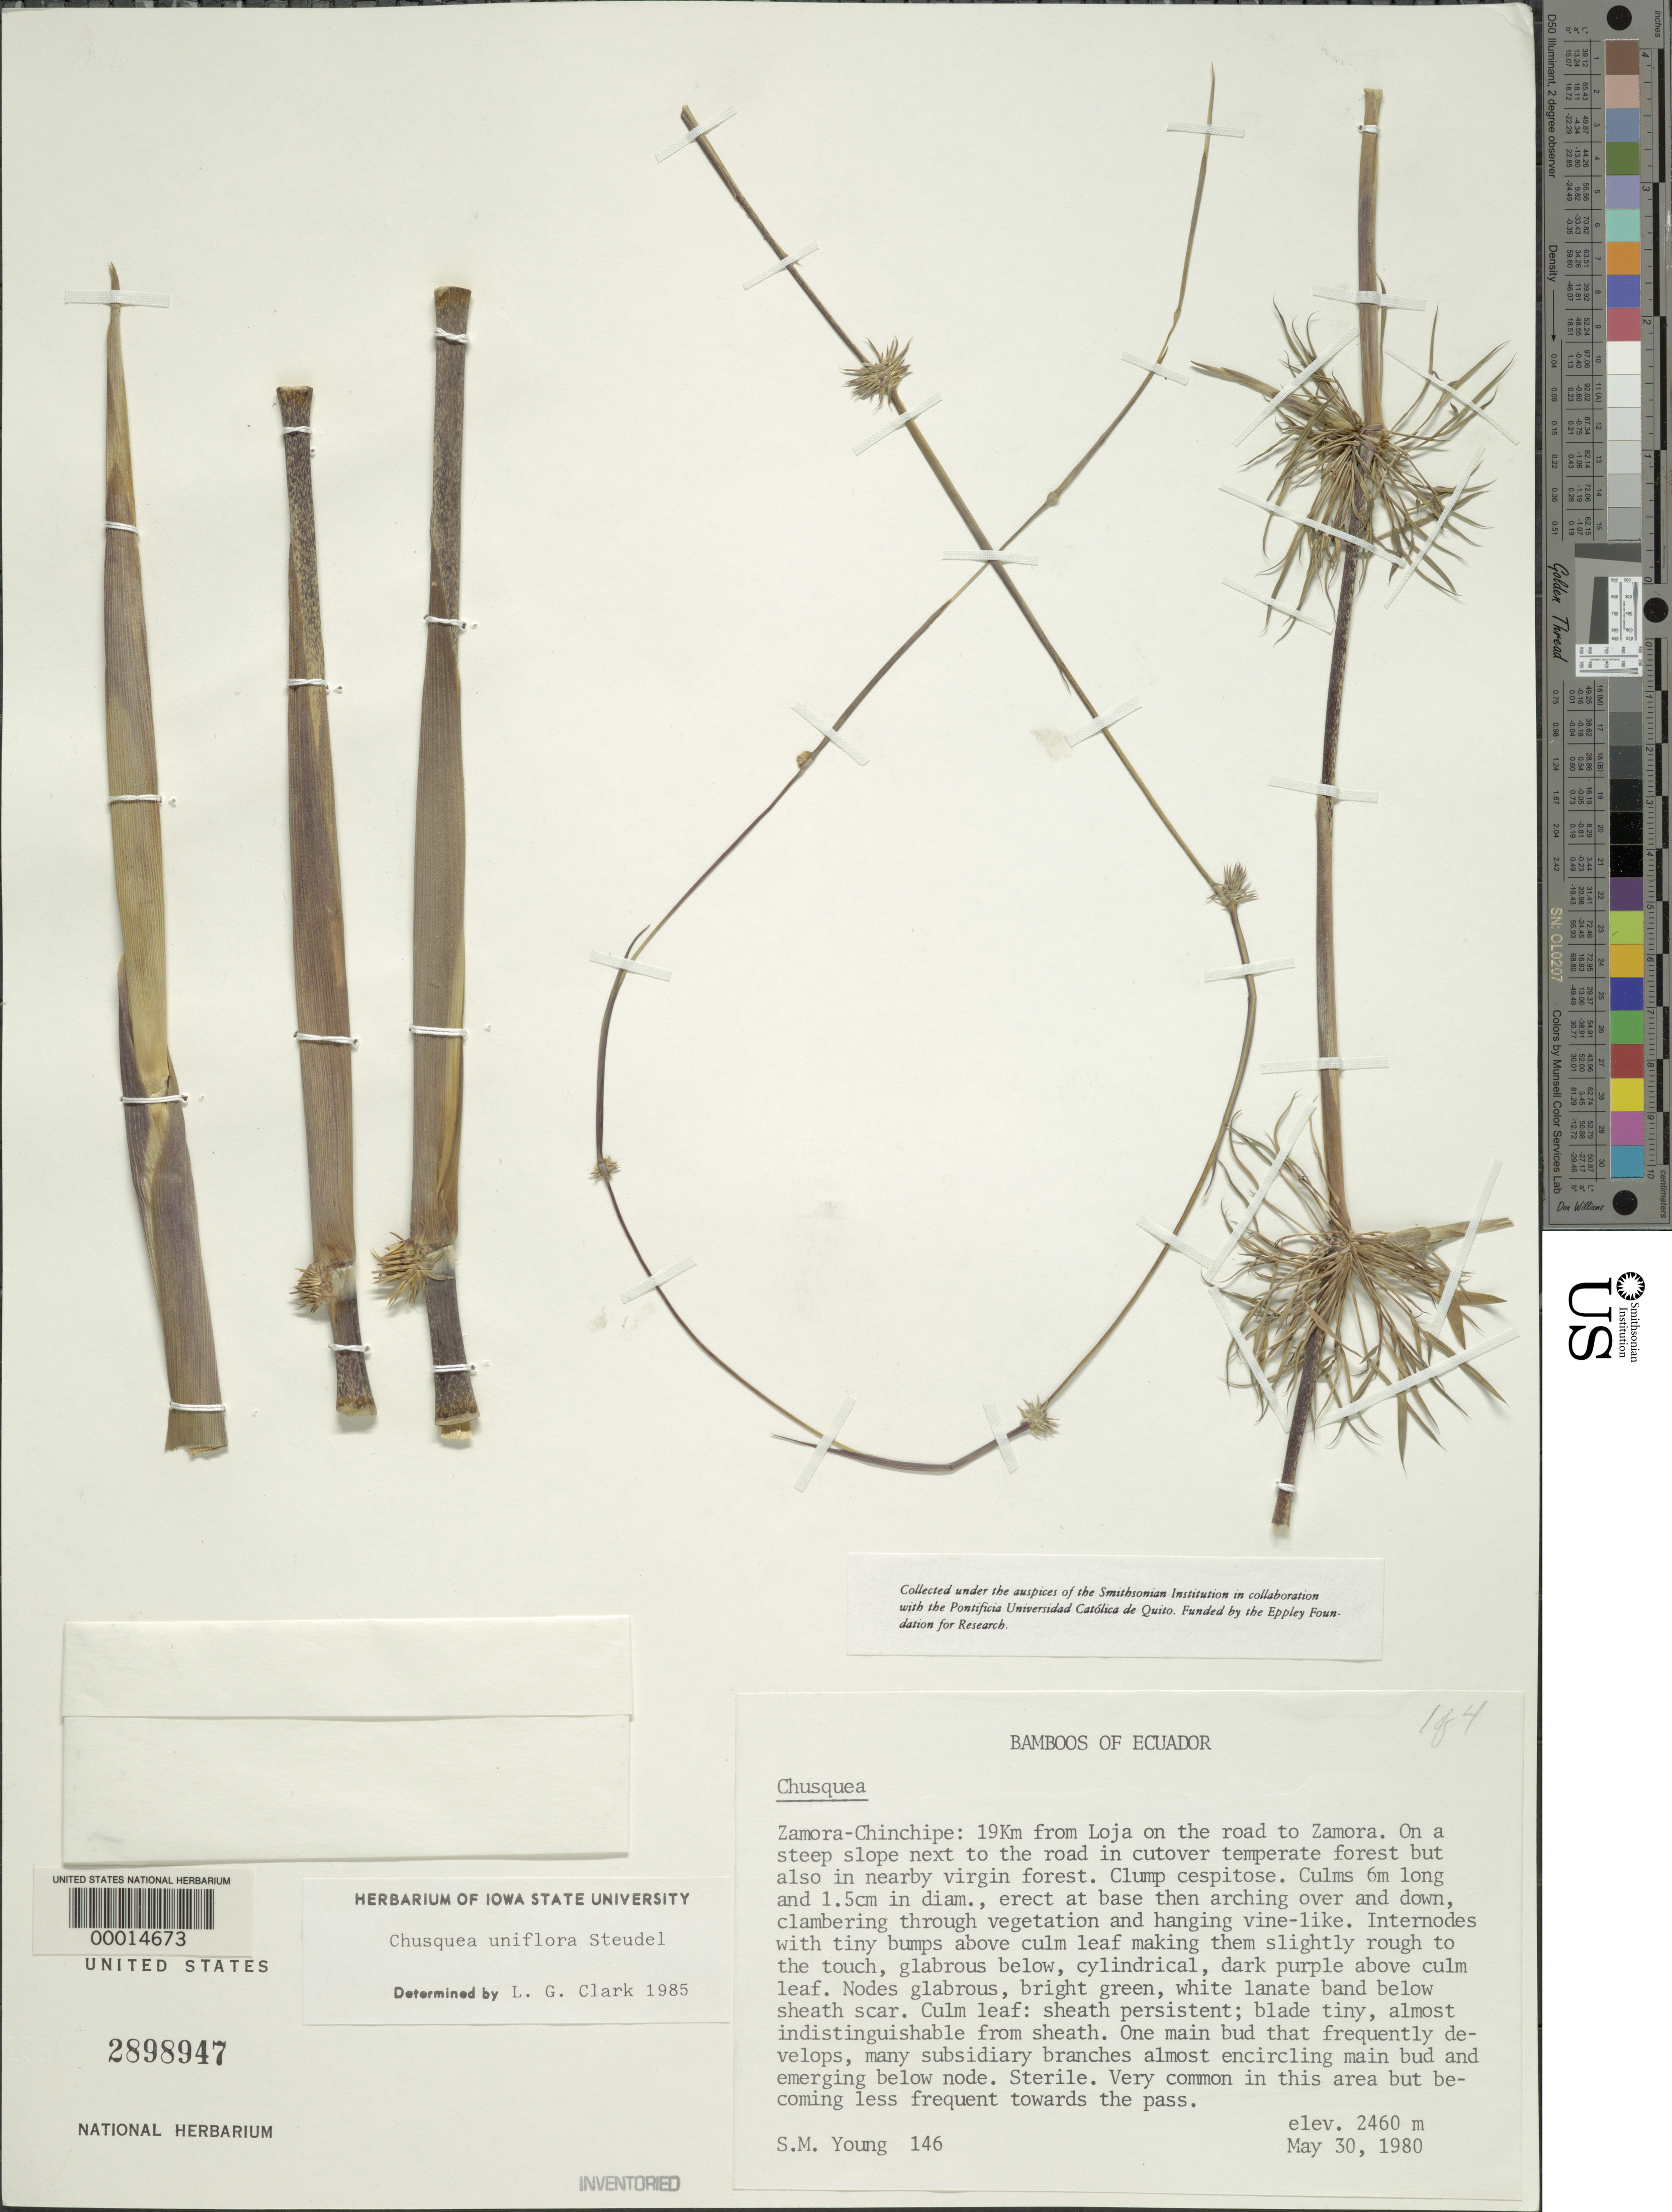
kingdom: Plantae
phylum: Tracheophyta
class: Liliopsida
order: Poales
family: Poaceae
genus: Chusquea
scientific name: Chusquea uniflora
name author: Steud.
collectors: S. Young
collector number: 146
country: Ecuador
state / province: Zamora-Chinchipe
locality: Loja on road to Zamora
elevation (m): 2460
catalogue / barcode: US 2898947